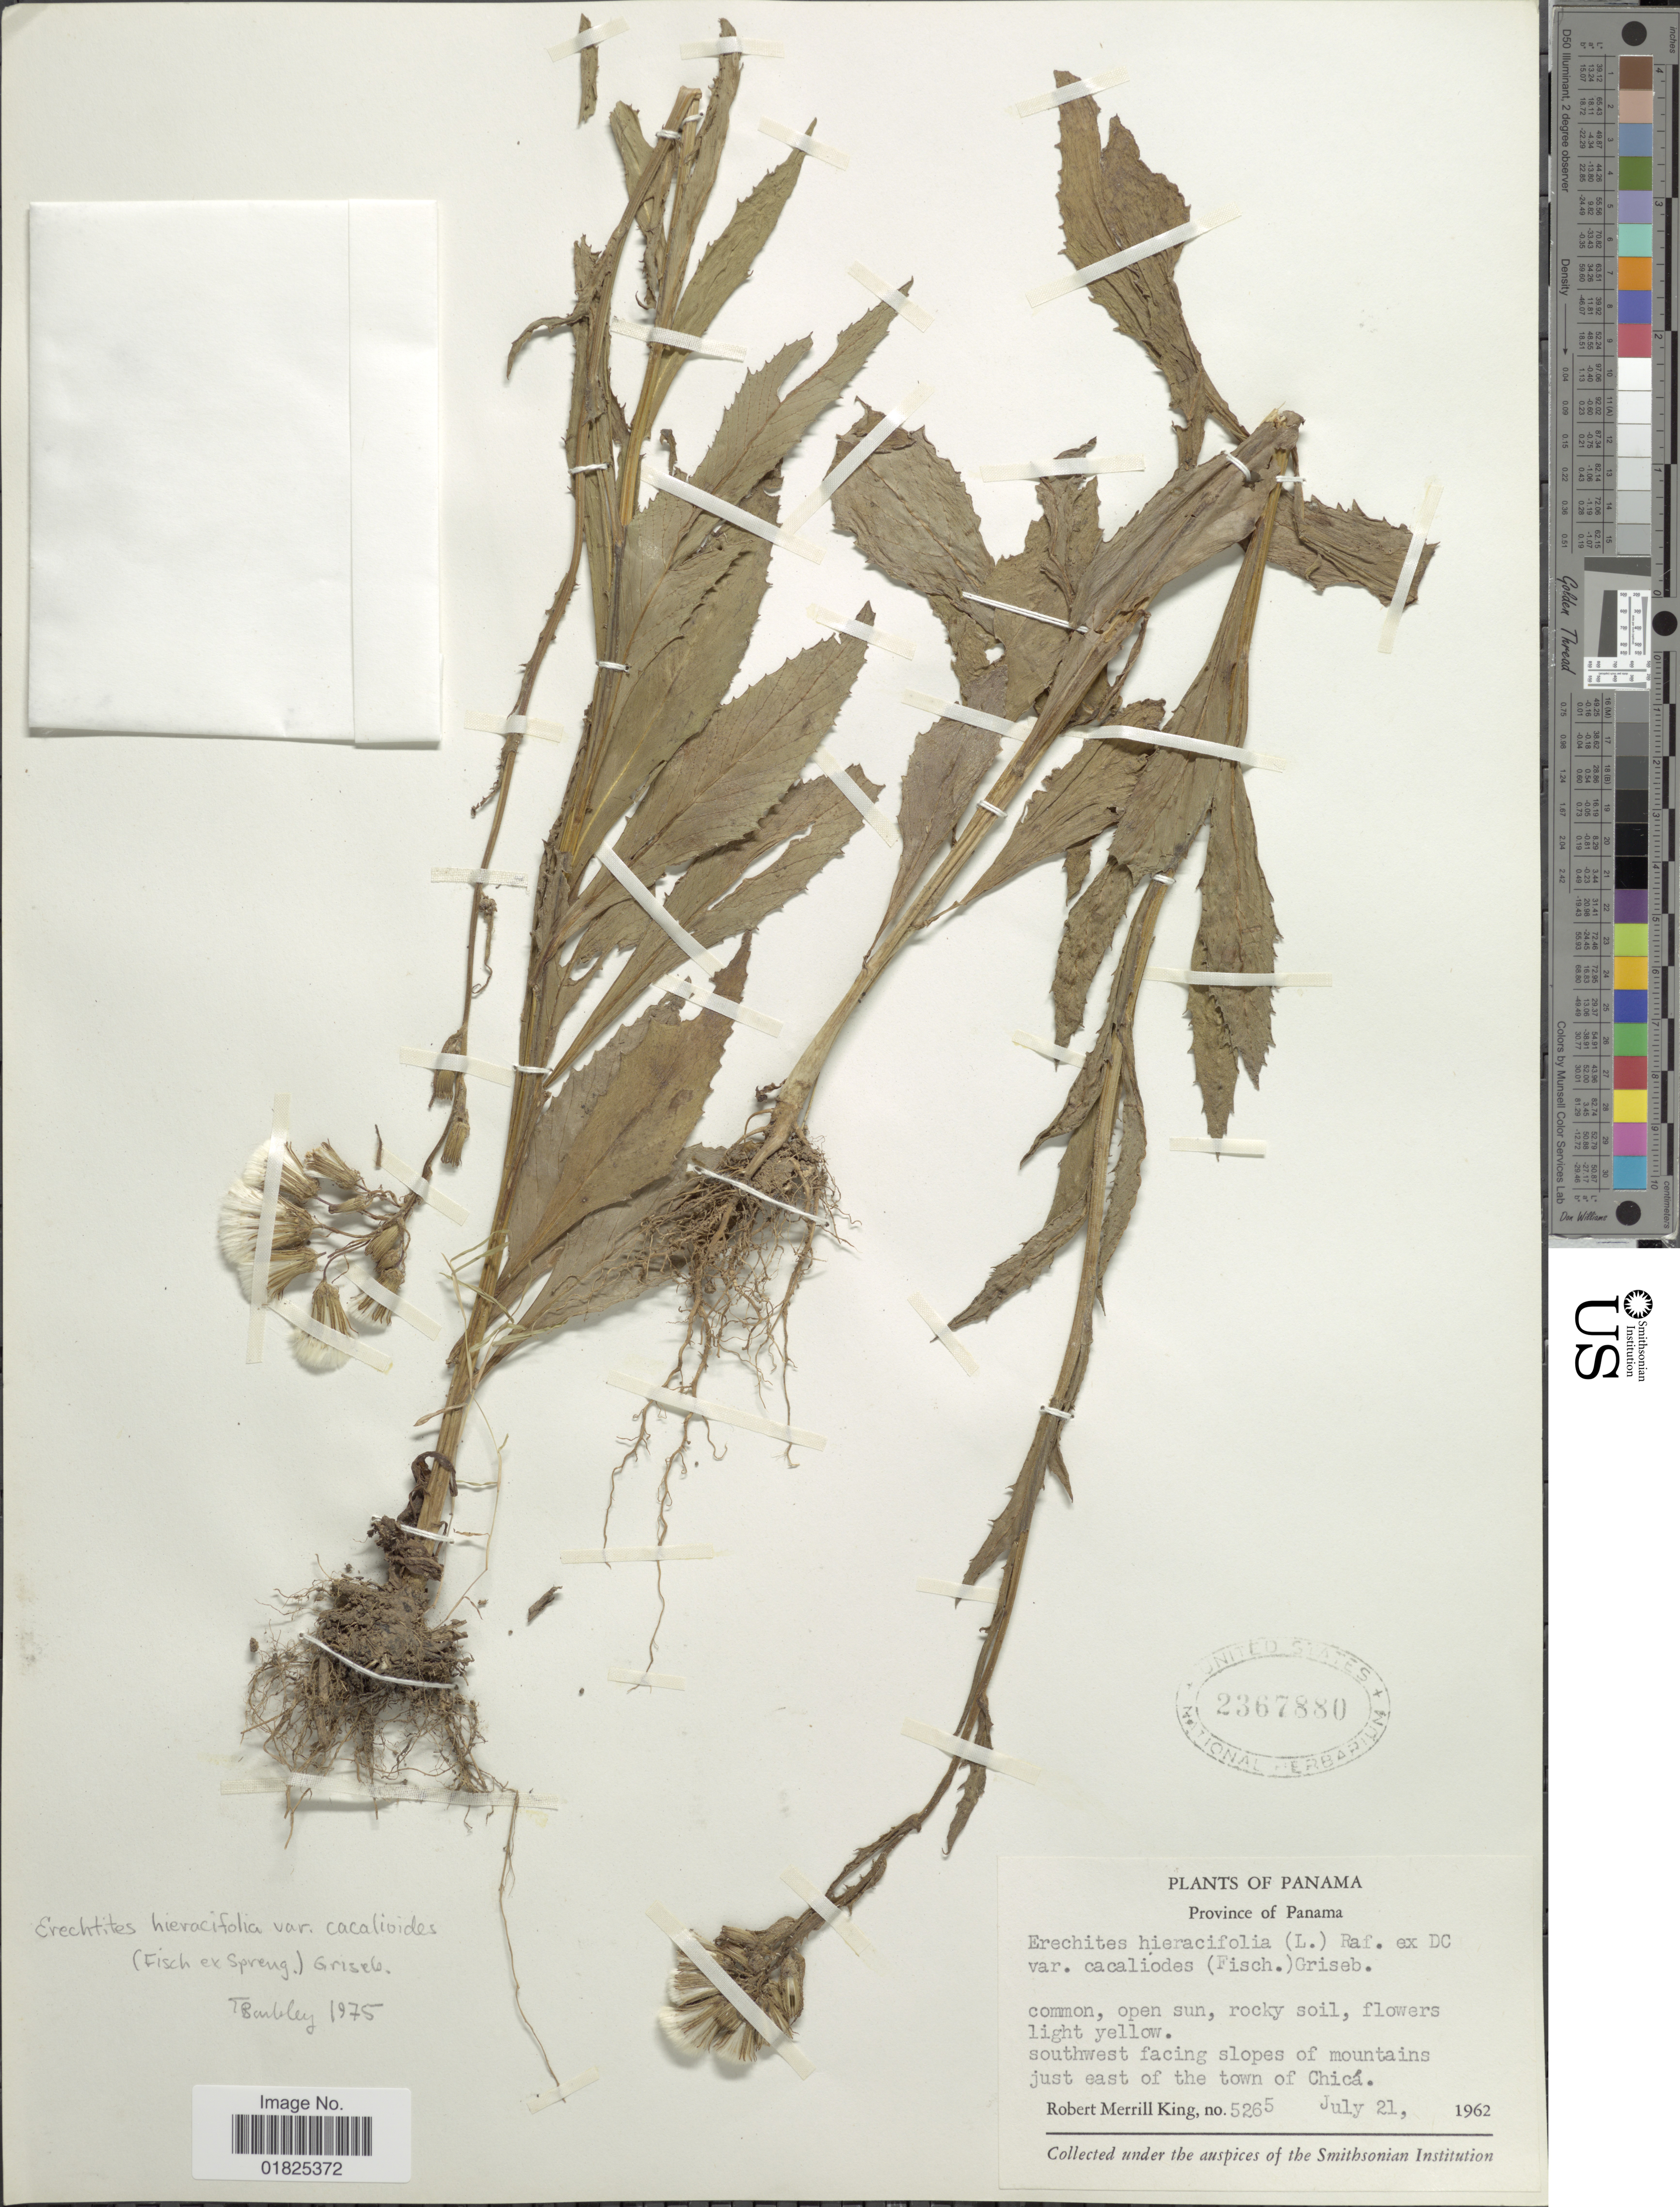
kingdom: Plantae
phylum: Tracheophyta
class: Magnoliopsida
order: Asterales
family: Asteraceae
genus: Erechtites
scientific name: Erechtites hieraciifolius var. cacaliodes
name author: (Fisch. ex Spreng.) Less. ex Griseb.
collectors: R. M. King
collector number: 5265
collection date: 1962-07-21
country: Panama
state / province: Panamá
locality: Southwest facing slopes of mountains just east of the town of Chica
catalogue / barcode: US 2367880